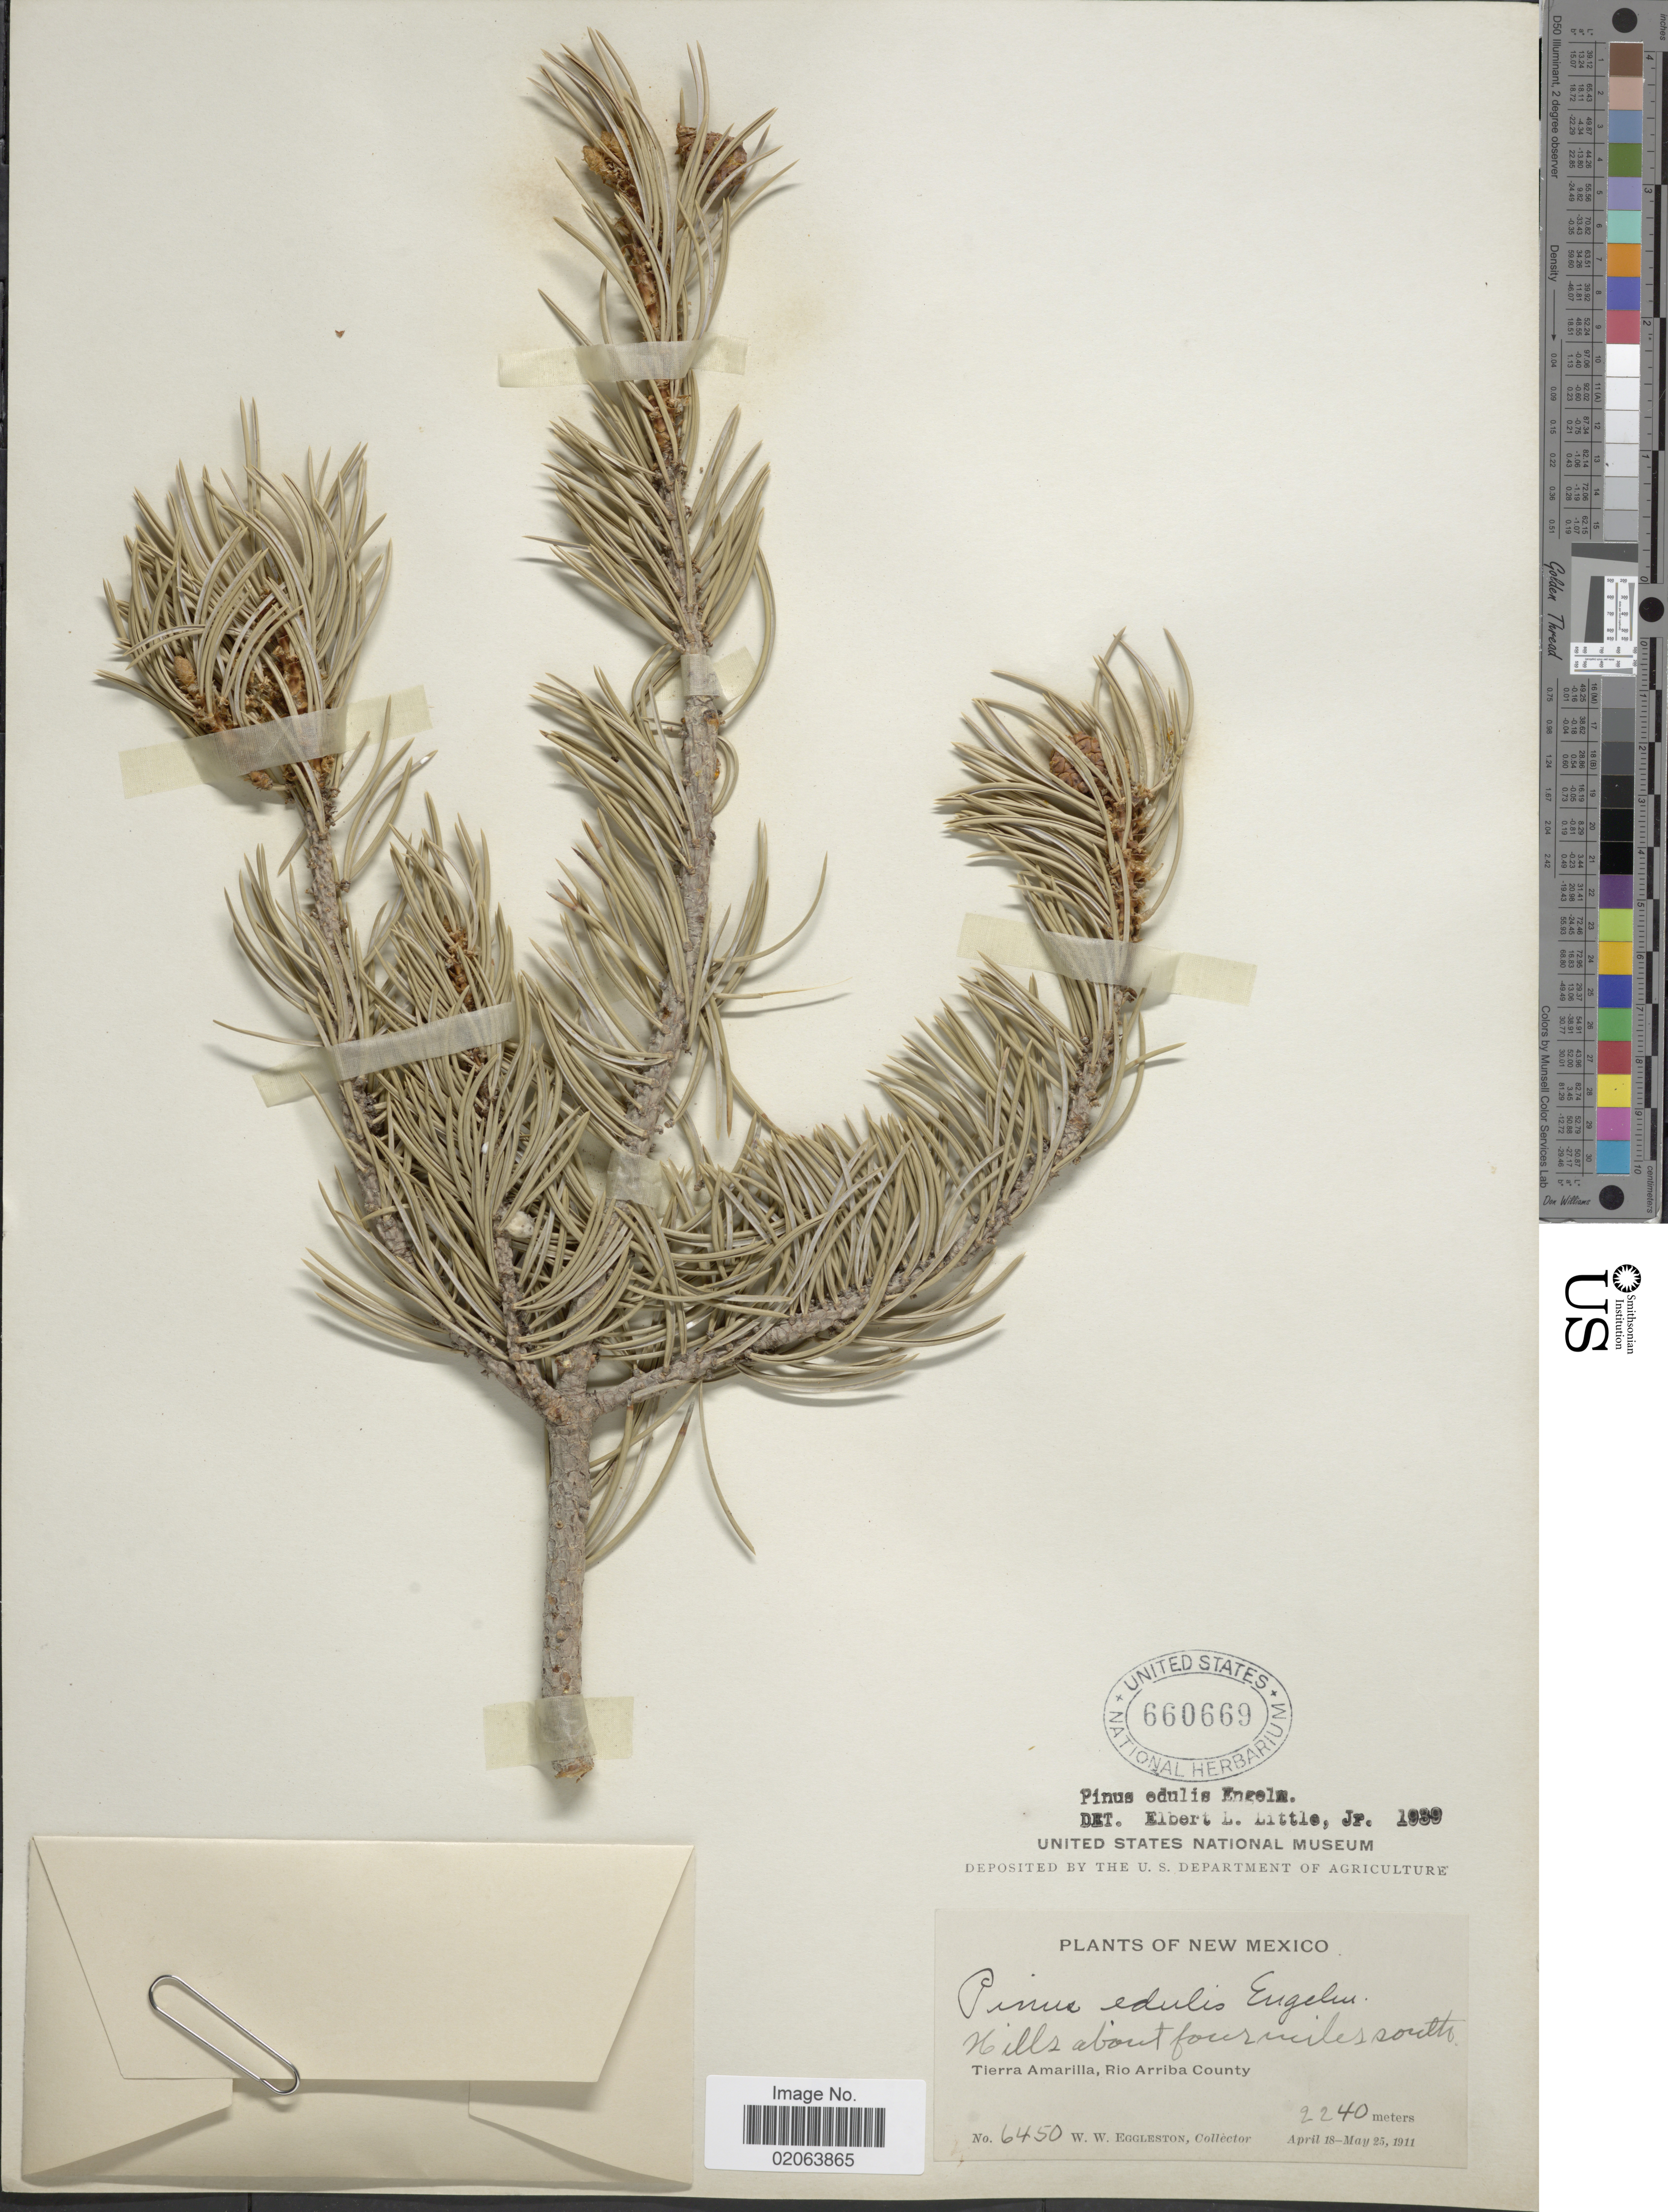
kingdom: Plantae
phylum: Tracheophyta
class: Pinopsida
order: Pinales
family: Pinaceae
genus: Pinus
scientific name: Pinus edulis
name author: Engelm.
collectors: W. W. Eggleston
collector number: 6450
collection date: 1911-04-18/1911-05-25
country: United States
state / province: New Mexico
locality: Hills about four miles south. Tierra Amarilla, Rio Arriba County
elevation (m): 2240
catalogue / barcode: US 660669